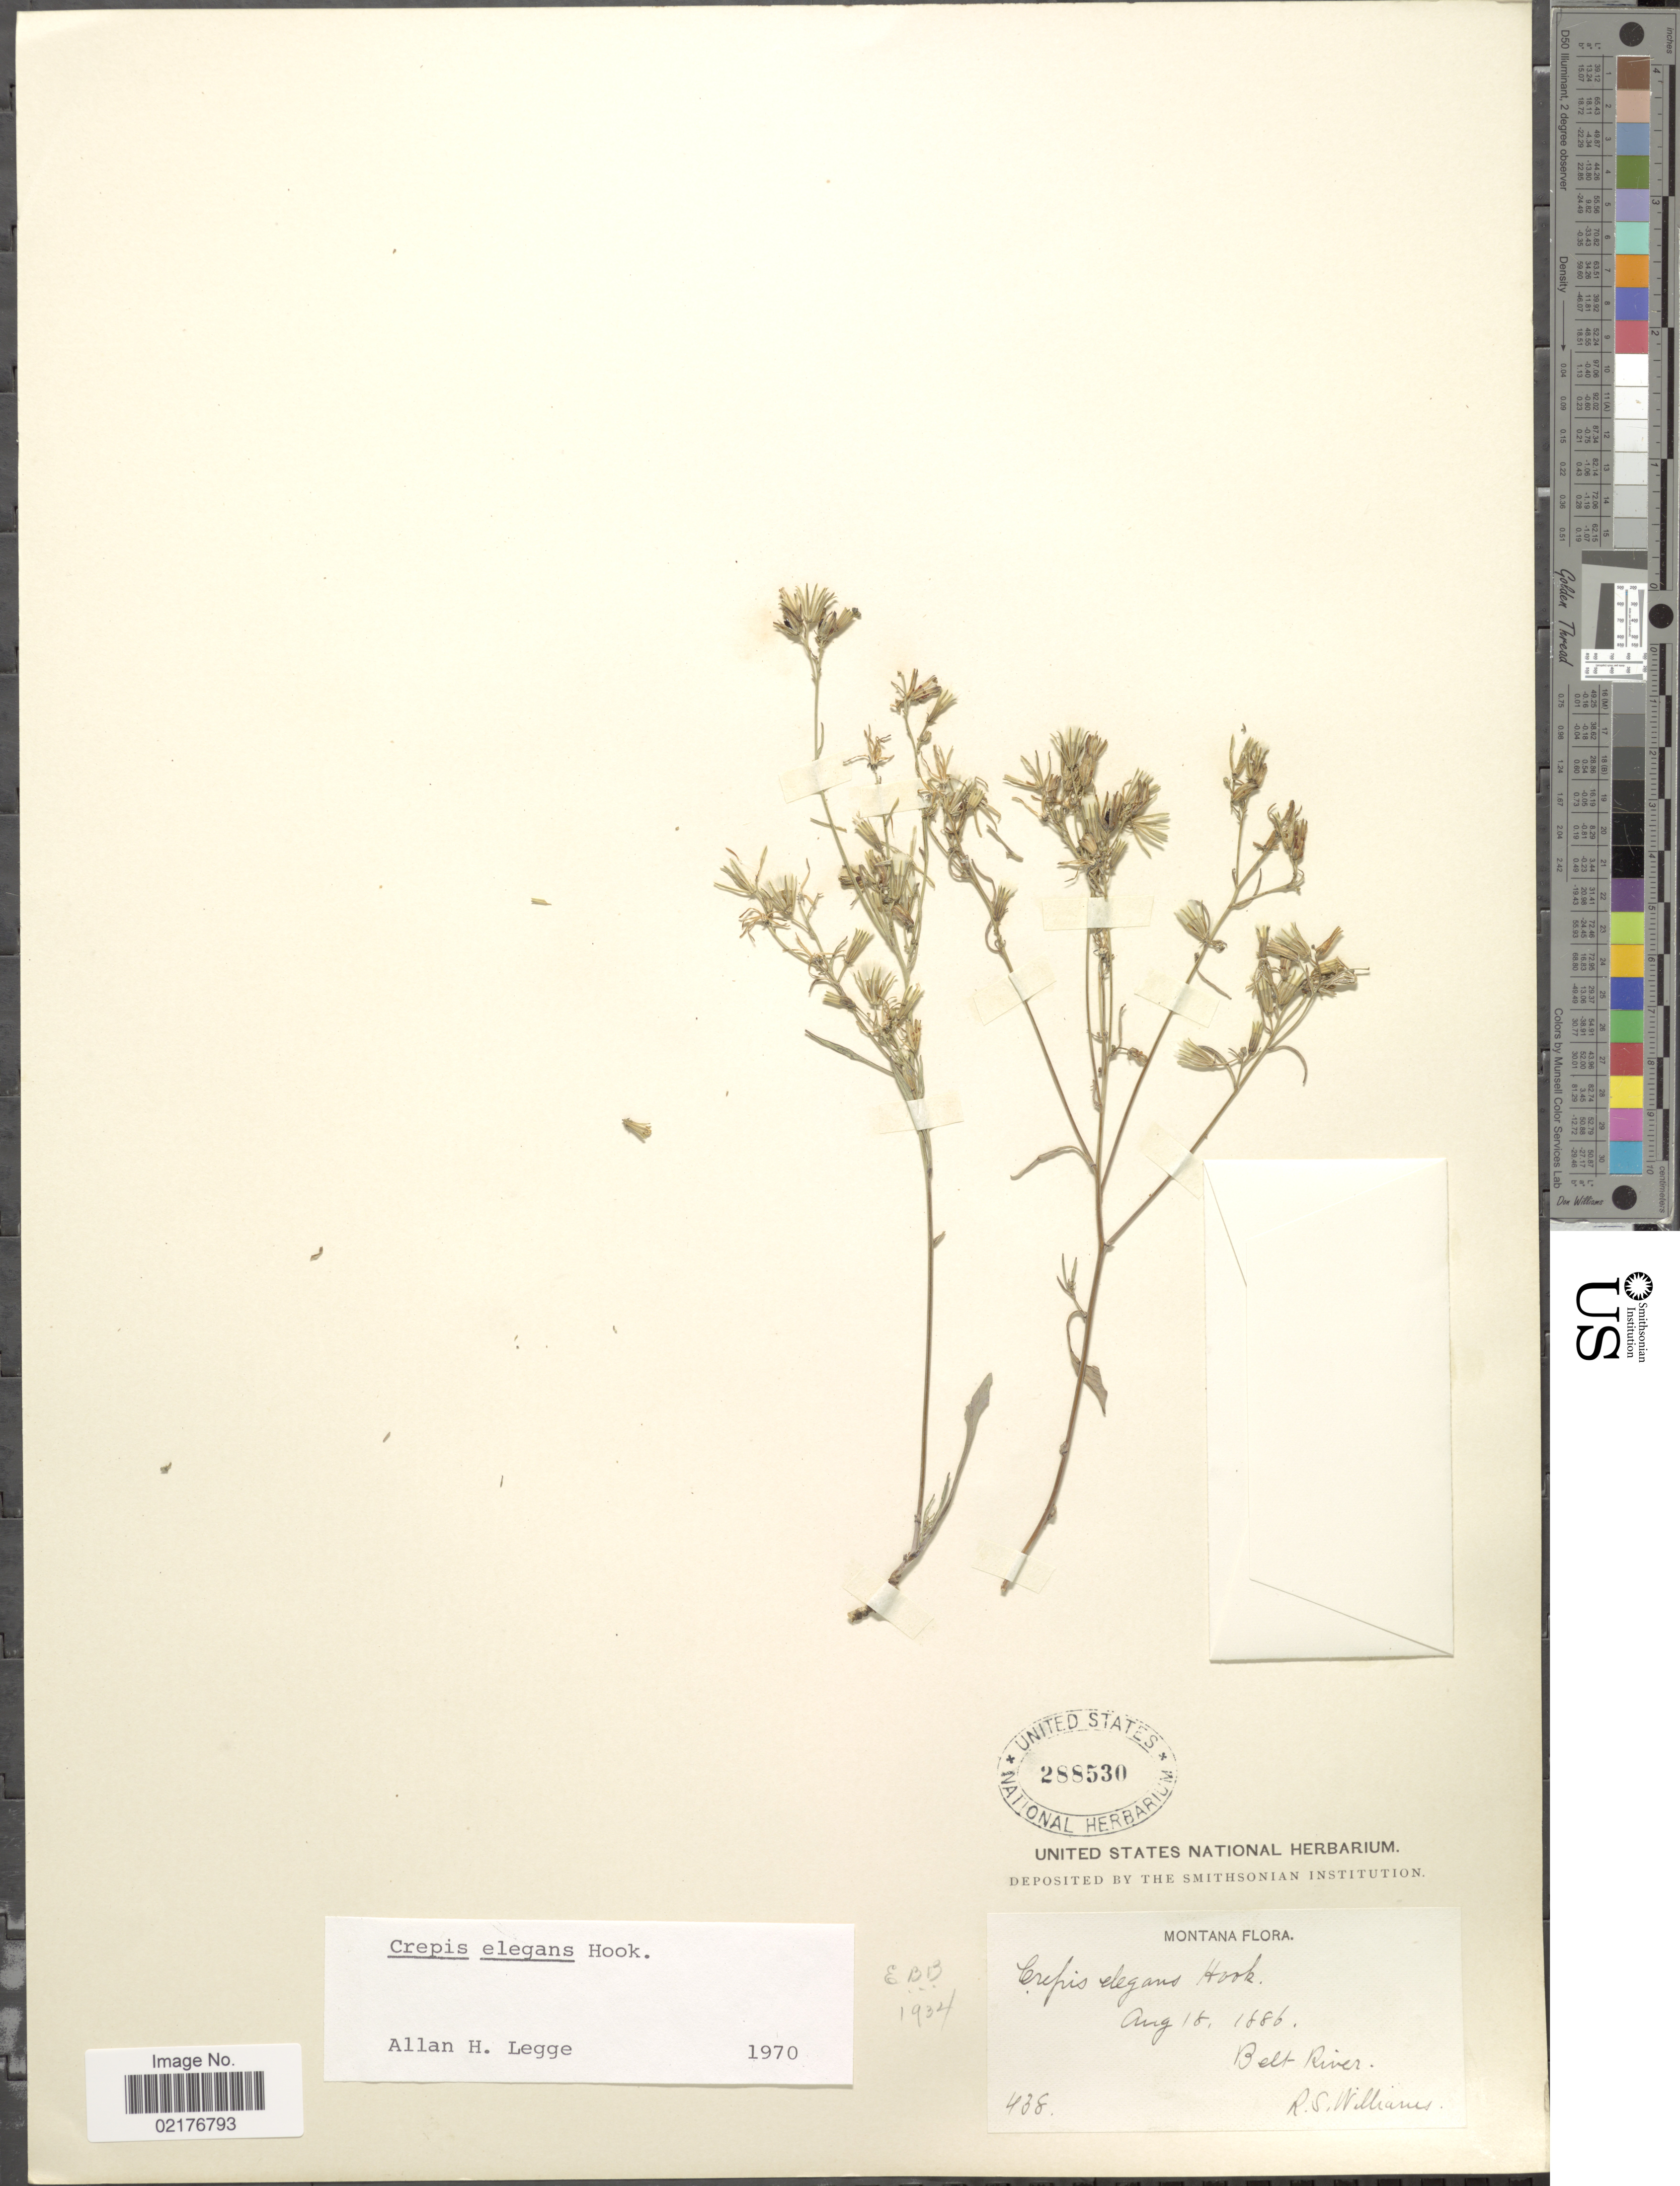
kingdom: Plantae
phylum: Tracheophyta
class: Magnoliopsida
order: Asterales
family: Asteraceae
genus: Askellia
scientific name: Askellia elegans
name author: (Hook.) W.A. Weber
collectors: R. S. Williams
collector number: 438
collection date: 1886-08-18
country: United States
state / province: Montana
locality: Belt River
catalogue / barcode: US 288530